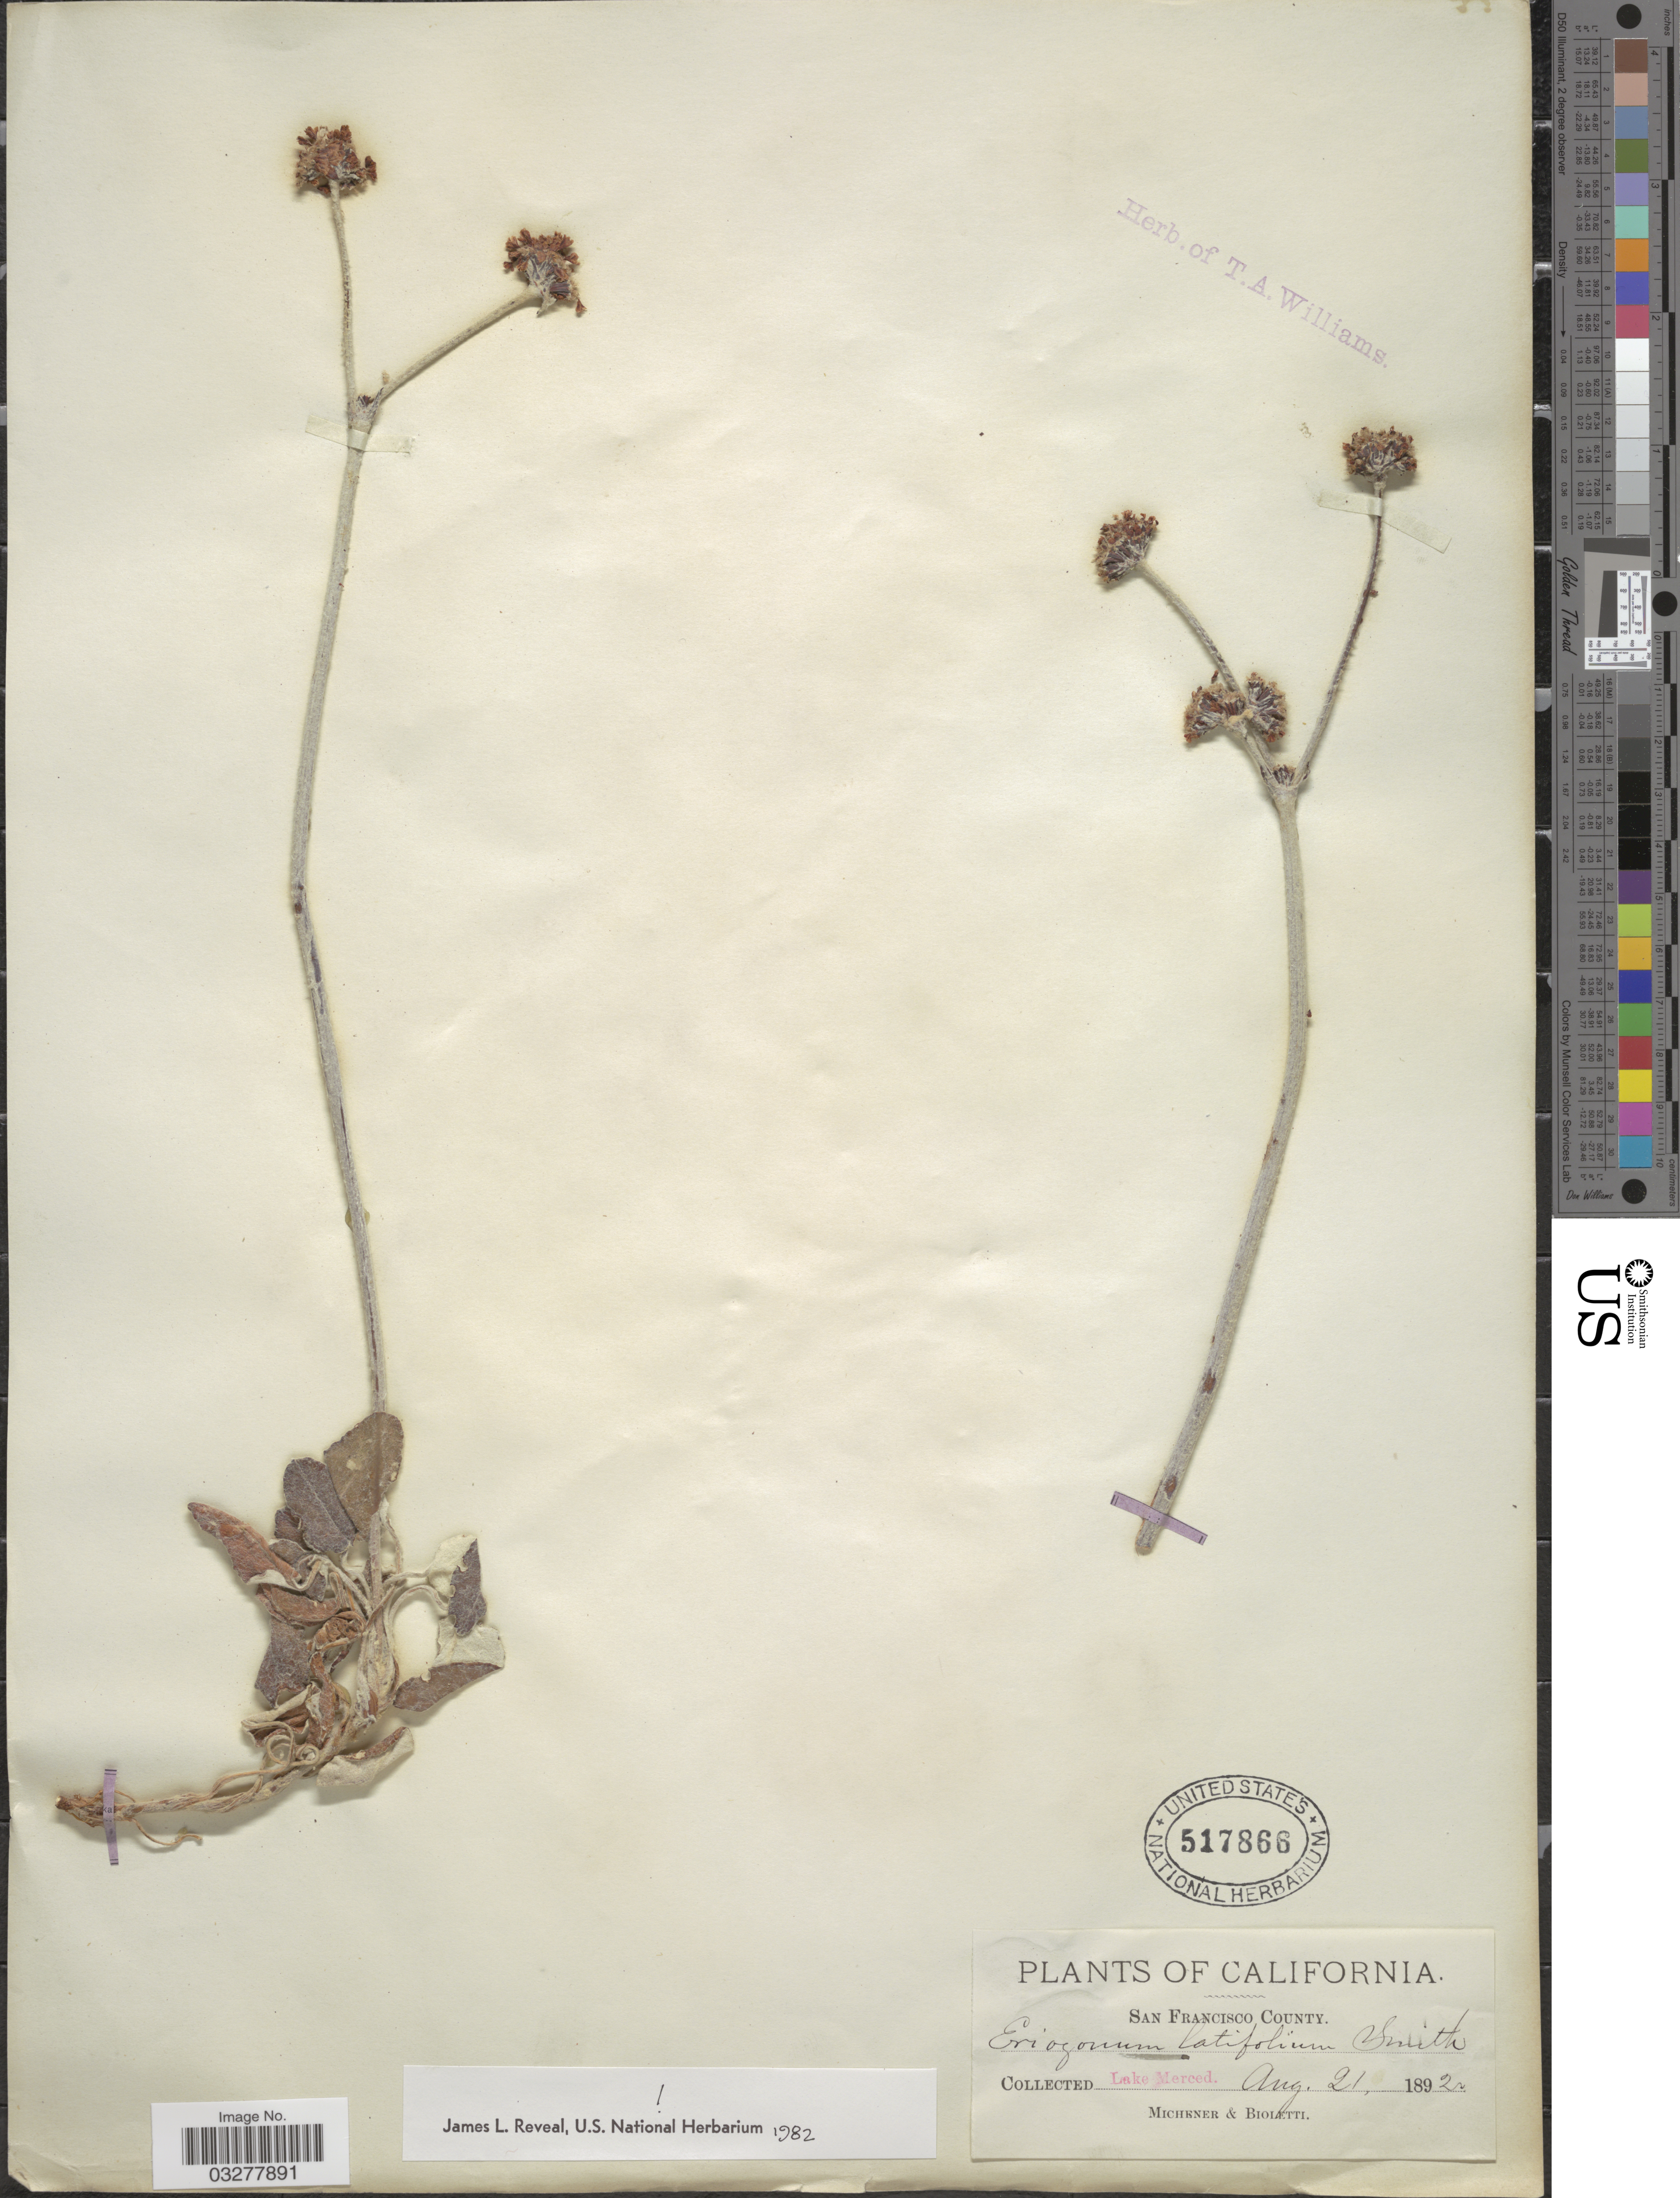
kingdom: Plantae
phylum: Tracheophyta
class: Magnoliopsida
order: Caryophyllales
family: Polygonaceae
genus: Eriogonum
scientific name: Eriogonum latifolium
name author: Sm.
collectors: -. Michener & -- Bioletti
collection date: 1892-08-21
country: United States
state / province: California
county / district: San Francisco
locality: San Francisco County. Lake Merced.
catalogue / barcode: US 517866